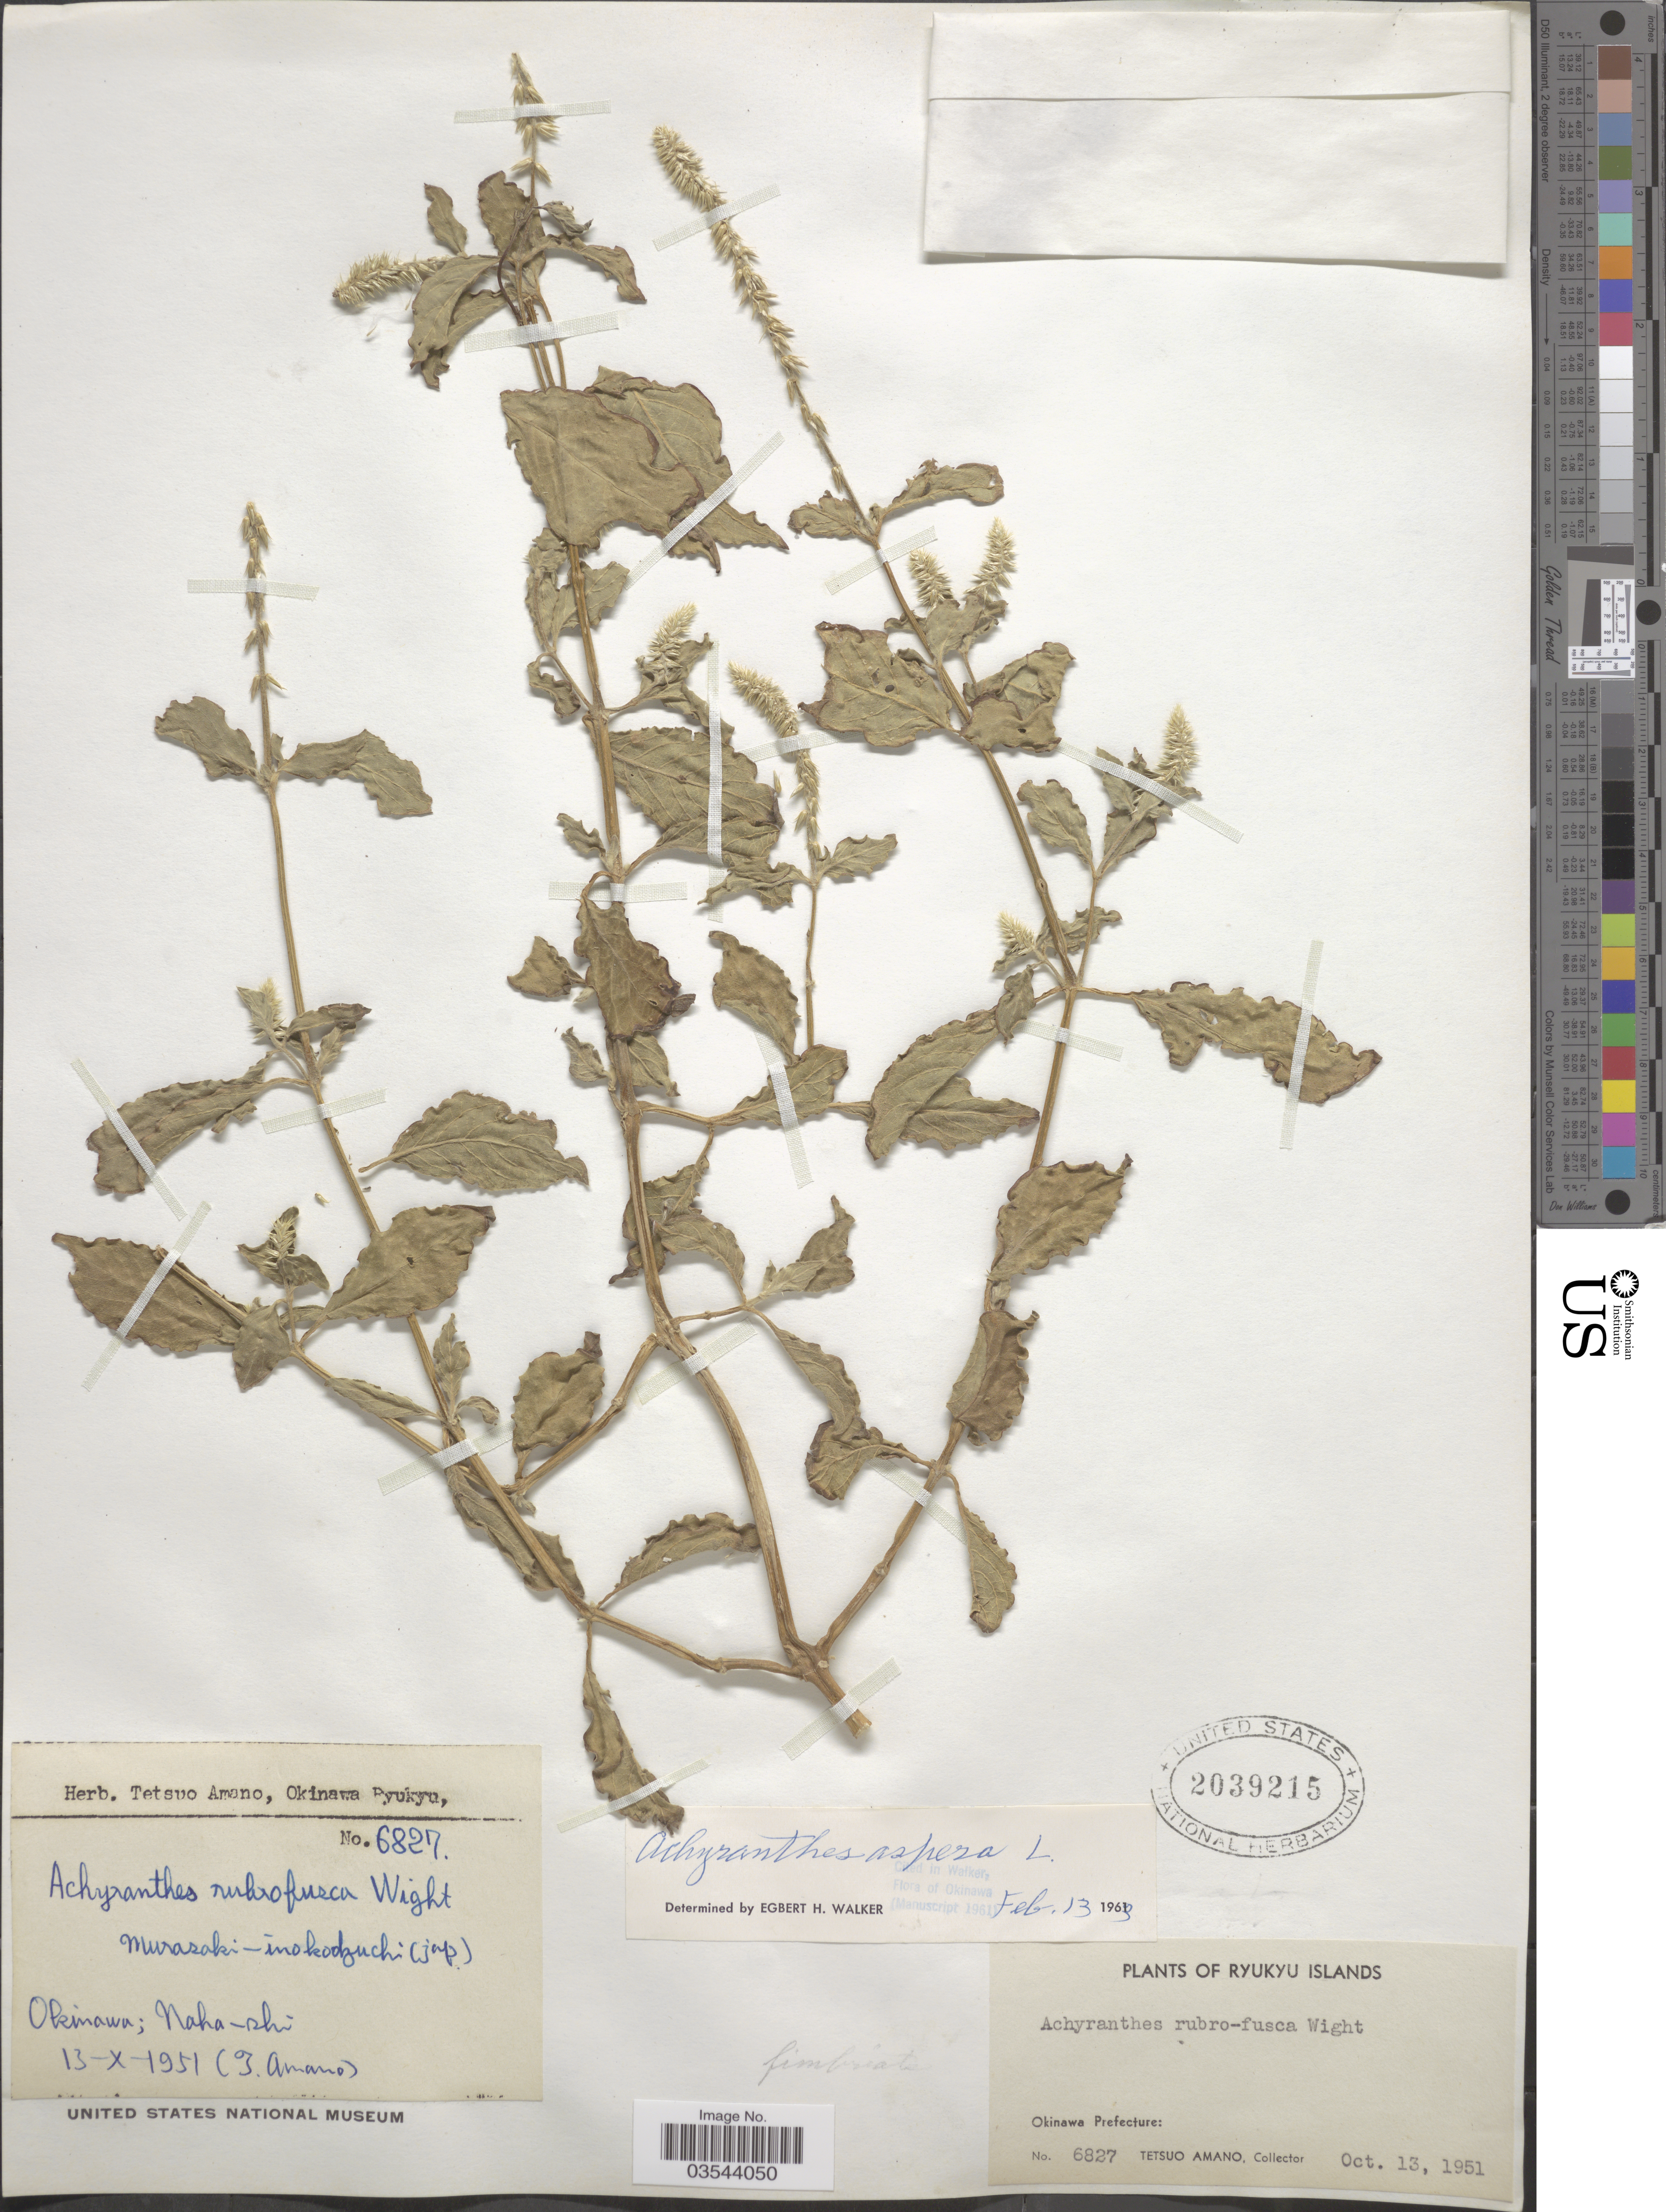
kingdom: Plantae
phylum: Tracheophyta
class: Magnoliopsida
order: Caryophyllales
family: Amaranthaceae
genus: Achyranthes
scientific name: Achyranthes aspera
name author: L.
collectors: T. Amano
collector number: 6827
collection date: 1951-10-13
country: Japan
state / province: Okinawa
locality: Okinawa; Naha-shi. Ryukyu Islands. Okinawa Prefecture.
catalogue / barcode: US 2039215